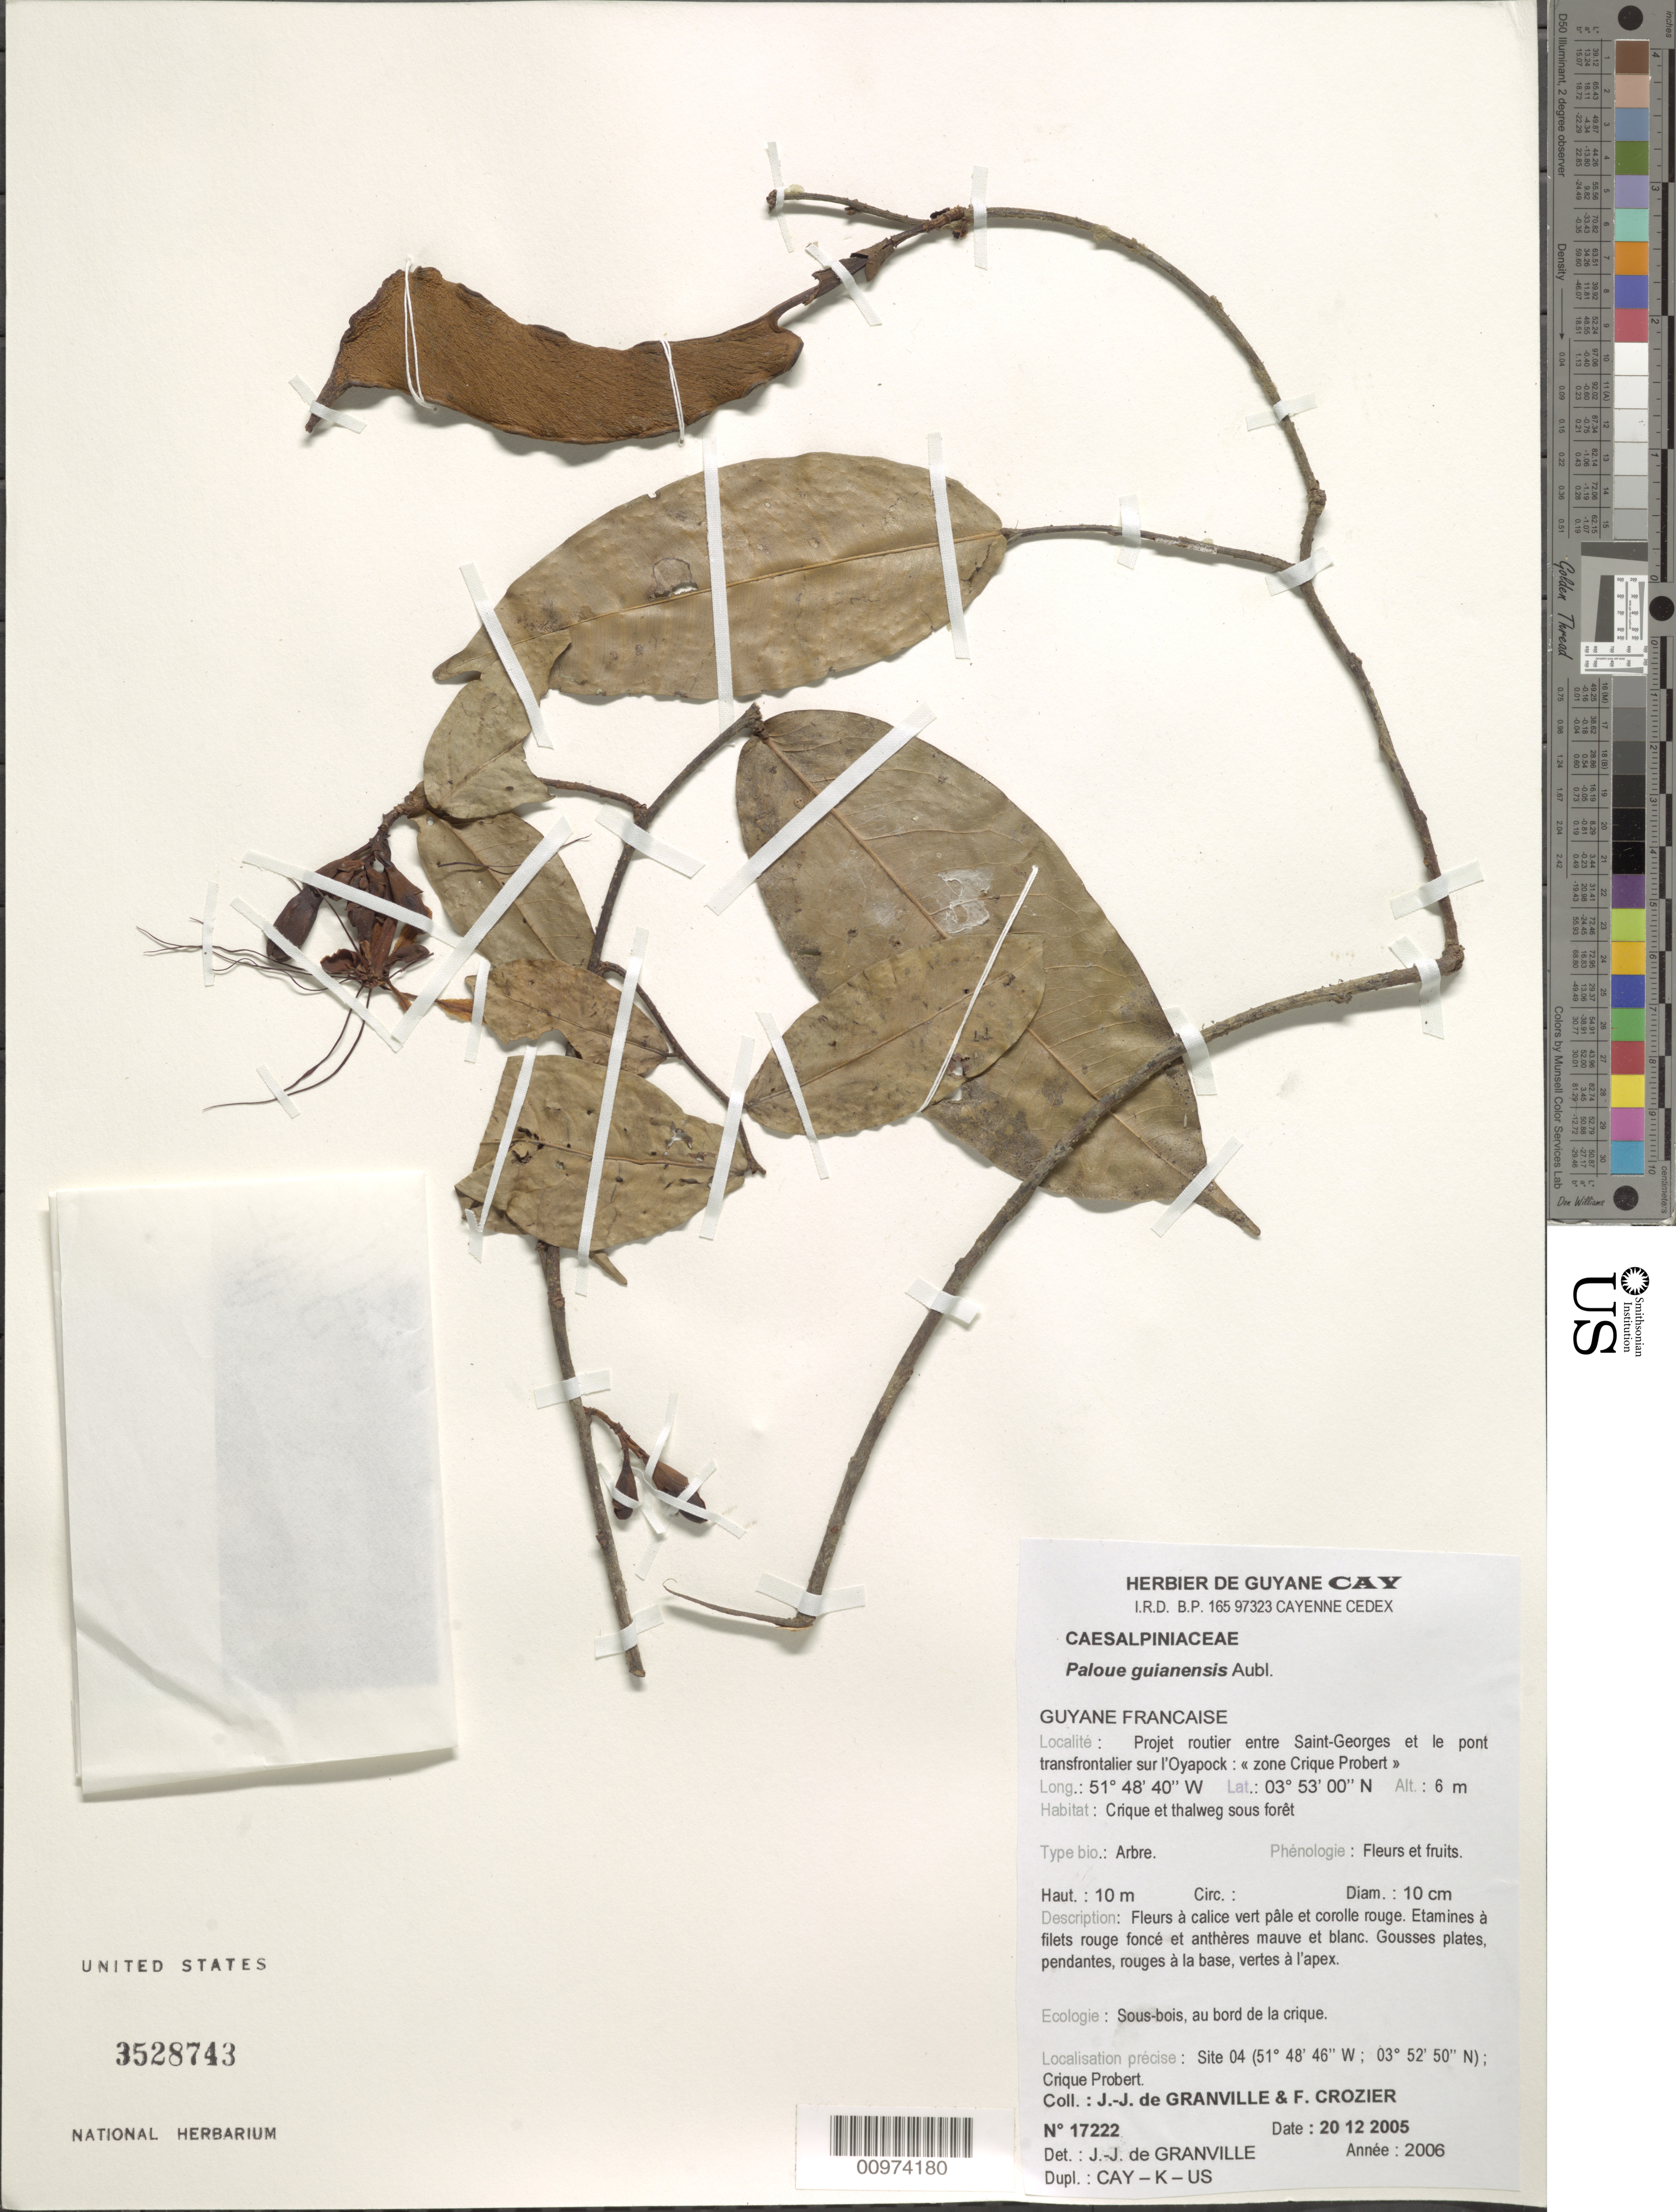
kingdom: Plantae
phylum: Tracheophyta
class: Magnoliopsida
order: Fabales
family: Fabaceae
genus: Paloue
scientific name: Paloue guianensis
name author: Aubl.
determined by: Granville, J. J. de, (CAY), Institut de Recherche pour le Developpement (IRD) (FRENCH GUIANA)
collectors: J.-J. de Granville & F. Crozier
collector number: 17222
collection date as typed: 20-Dec-05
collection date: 2005-12-20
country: French Guiana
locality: Project routier entre Saint-Georges et le pont transfrontalier sur l'Oyapock, "zone Crique Probert"; site 04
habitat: Crique et thalweg sous foret. Sous-bois, au bord de la crique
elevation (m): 6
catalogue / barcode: US 3528743